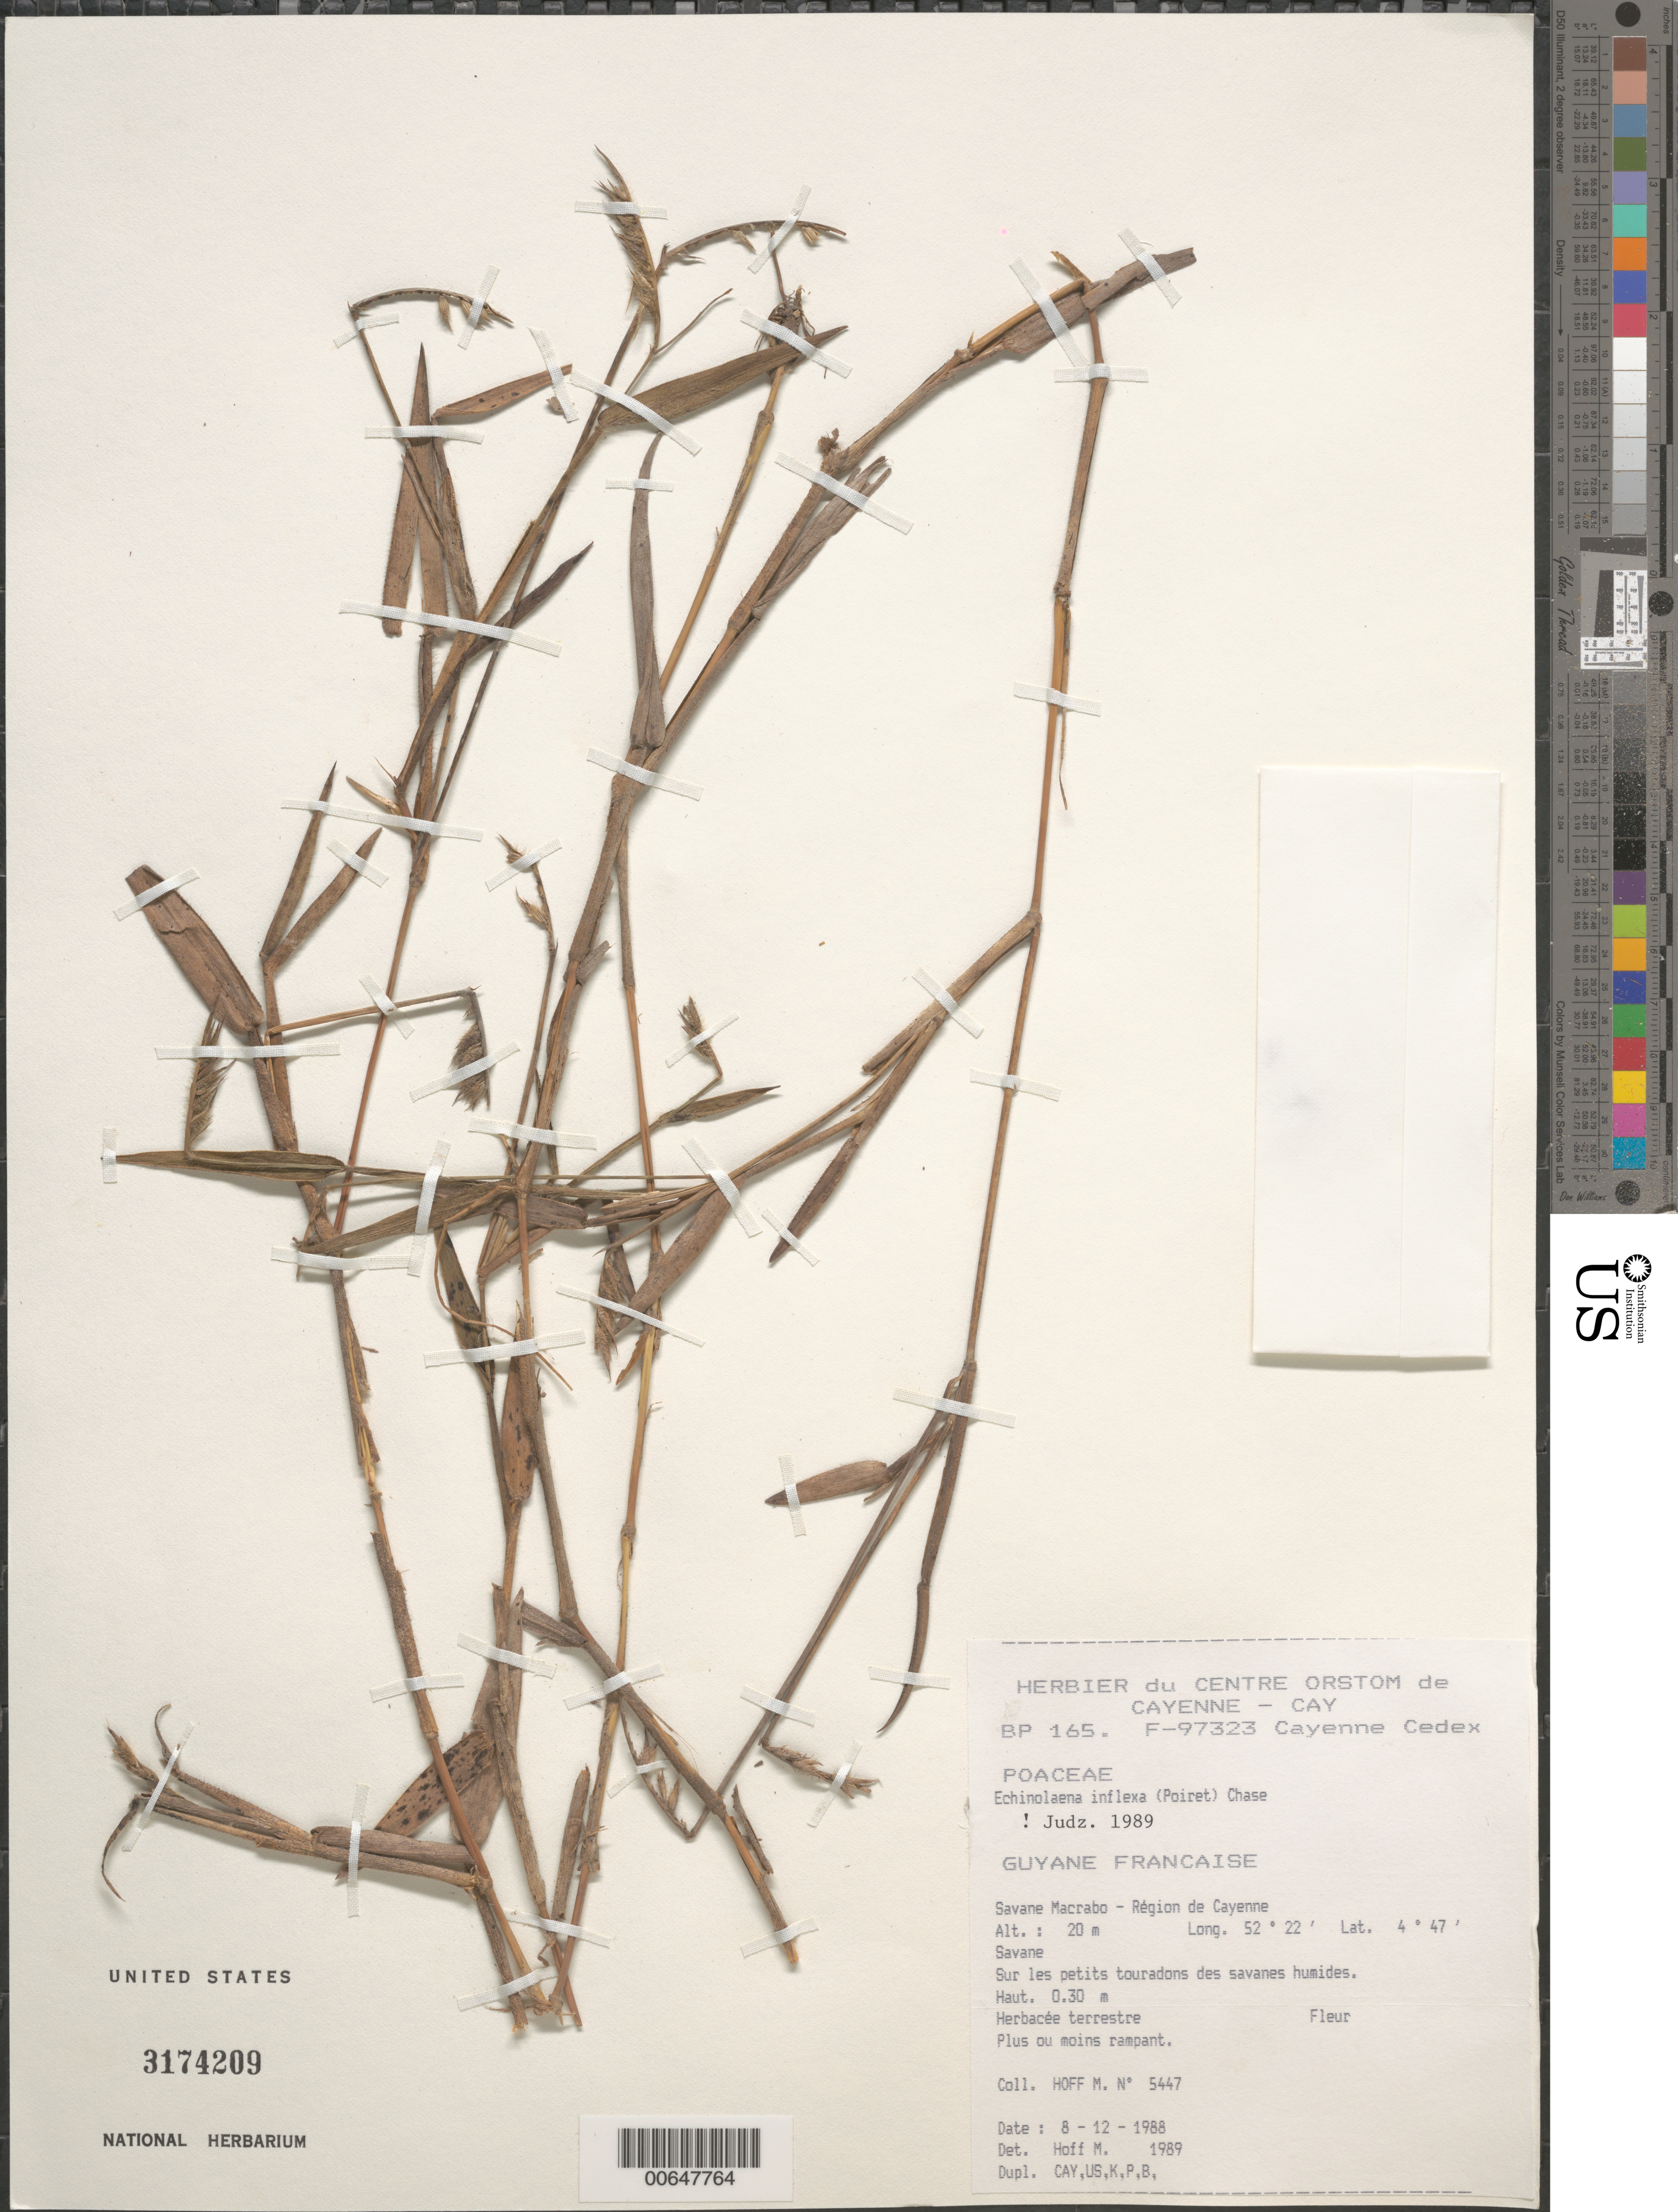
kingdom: Plantae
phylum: Tracheophyta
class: Liliopsida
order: Poales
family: Poaceae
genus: Echinolaena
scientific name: Echinolaena inflexa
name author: (Poir.) Chase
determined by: Judziewicz, E. J.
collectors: M. Hoff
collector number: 5447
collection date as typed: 8-Dec-89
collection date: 1989-12-08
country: French Guiana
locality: Savane Macrabo, région de Cayenne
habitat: Savanne. Sur les petits touradons des savanes humides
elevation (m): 20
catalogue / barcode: US 3174209